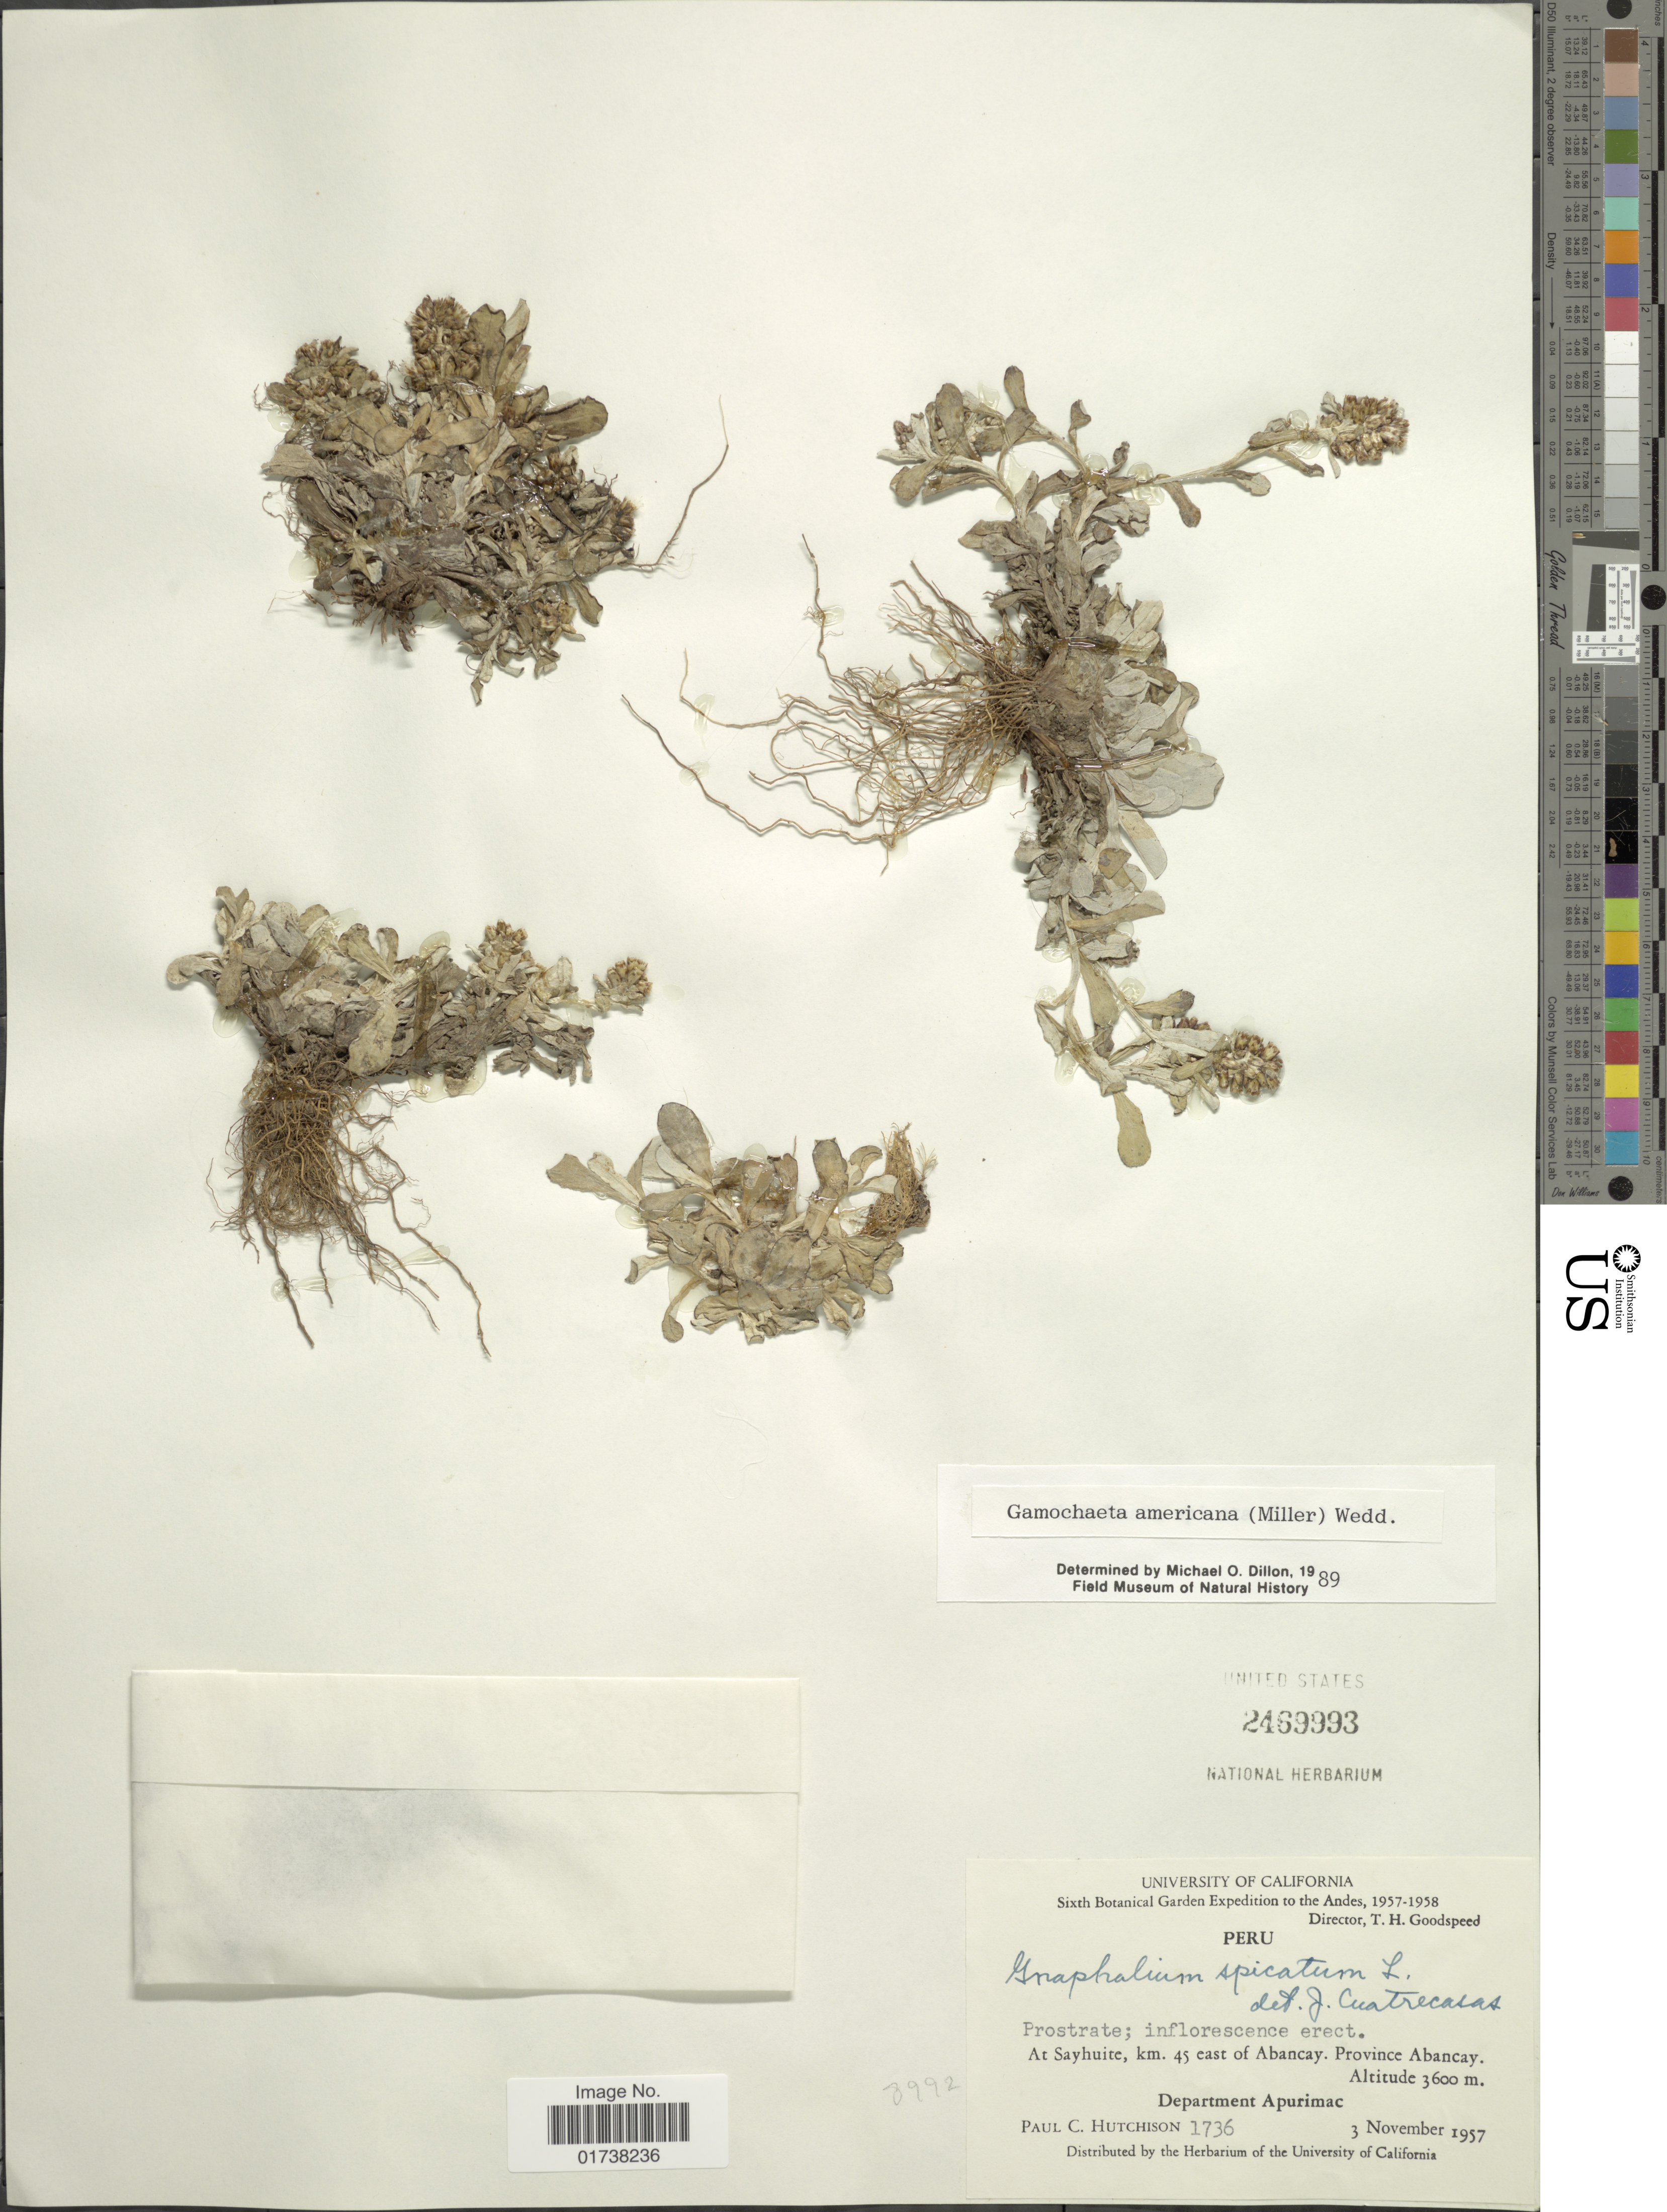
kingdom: Plantae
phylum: Tracheophyta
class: Magnoliopsida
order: Asterales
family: Asteraceae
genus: Gamochaeta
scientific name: Gamochaeta americana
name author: (Mill.) Wedd.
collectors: P. C. Hutchison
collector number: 1736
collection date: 1957-11-03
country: Peru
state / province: Apurímac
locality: At Sayhuite,km. 45 east of Abancay, Province Abancay, Department Apurimac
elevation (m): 3600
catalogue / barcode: US 2469993